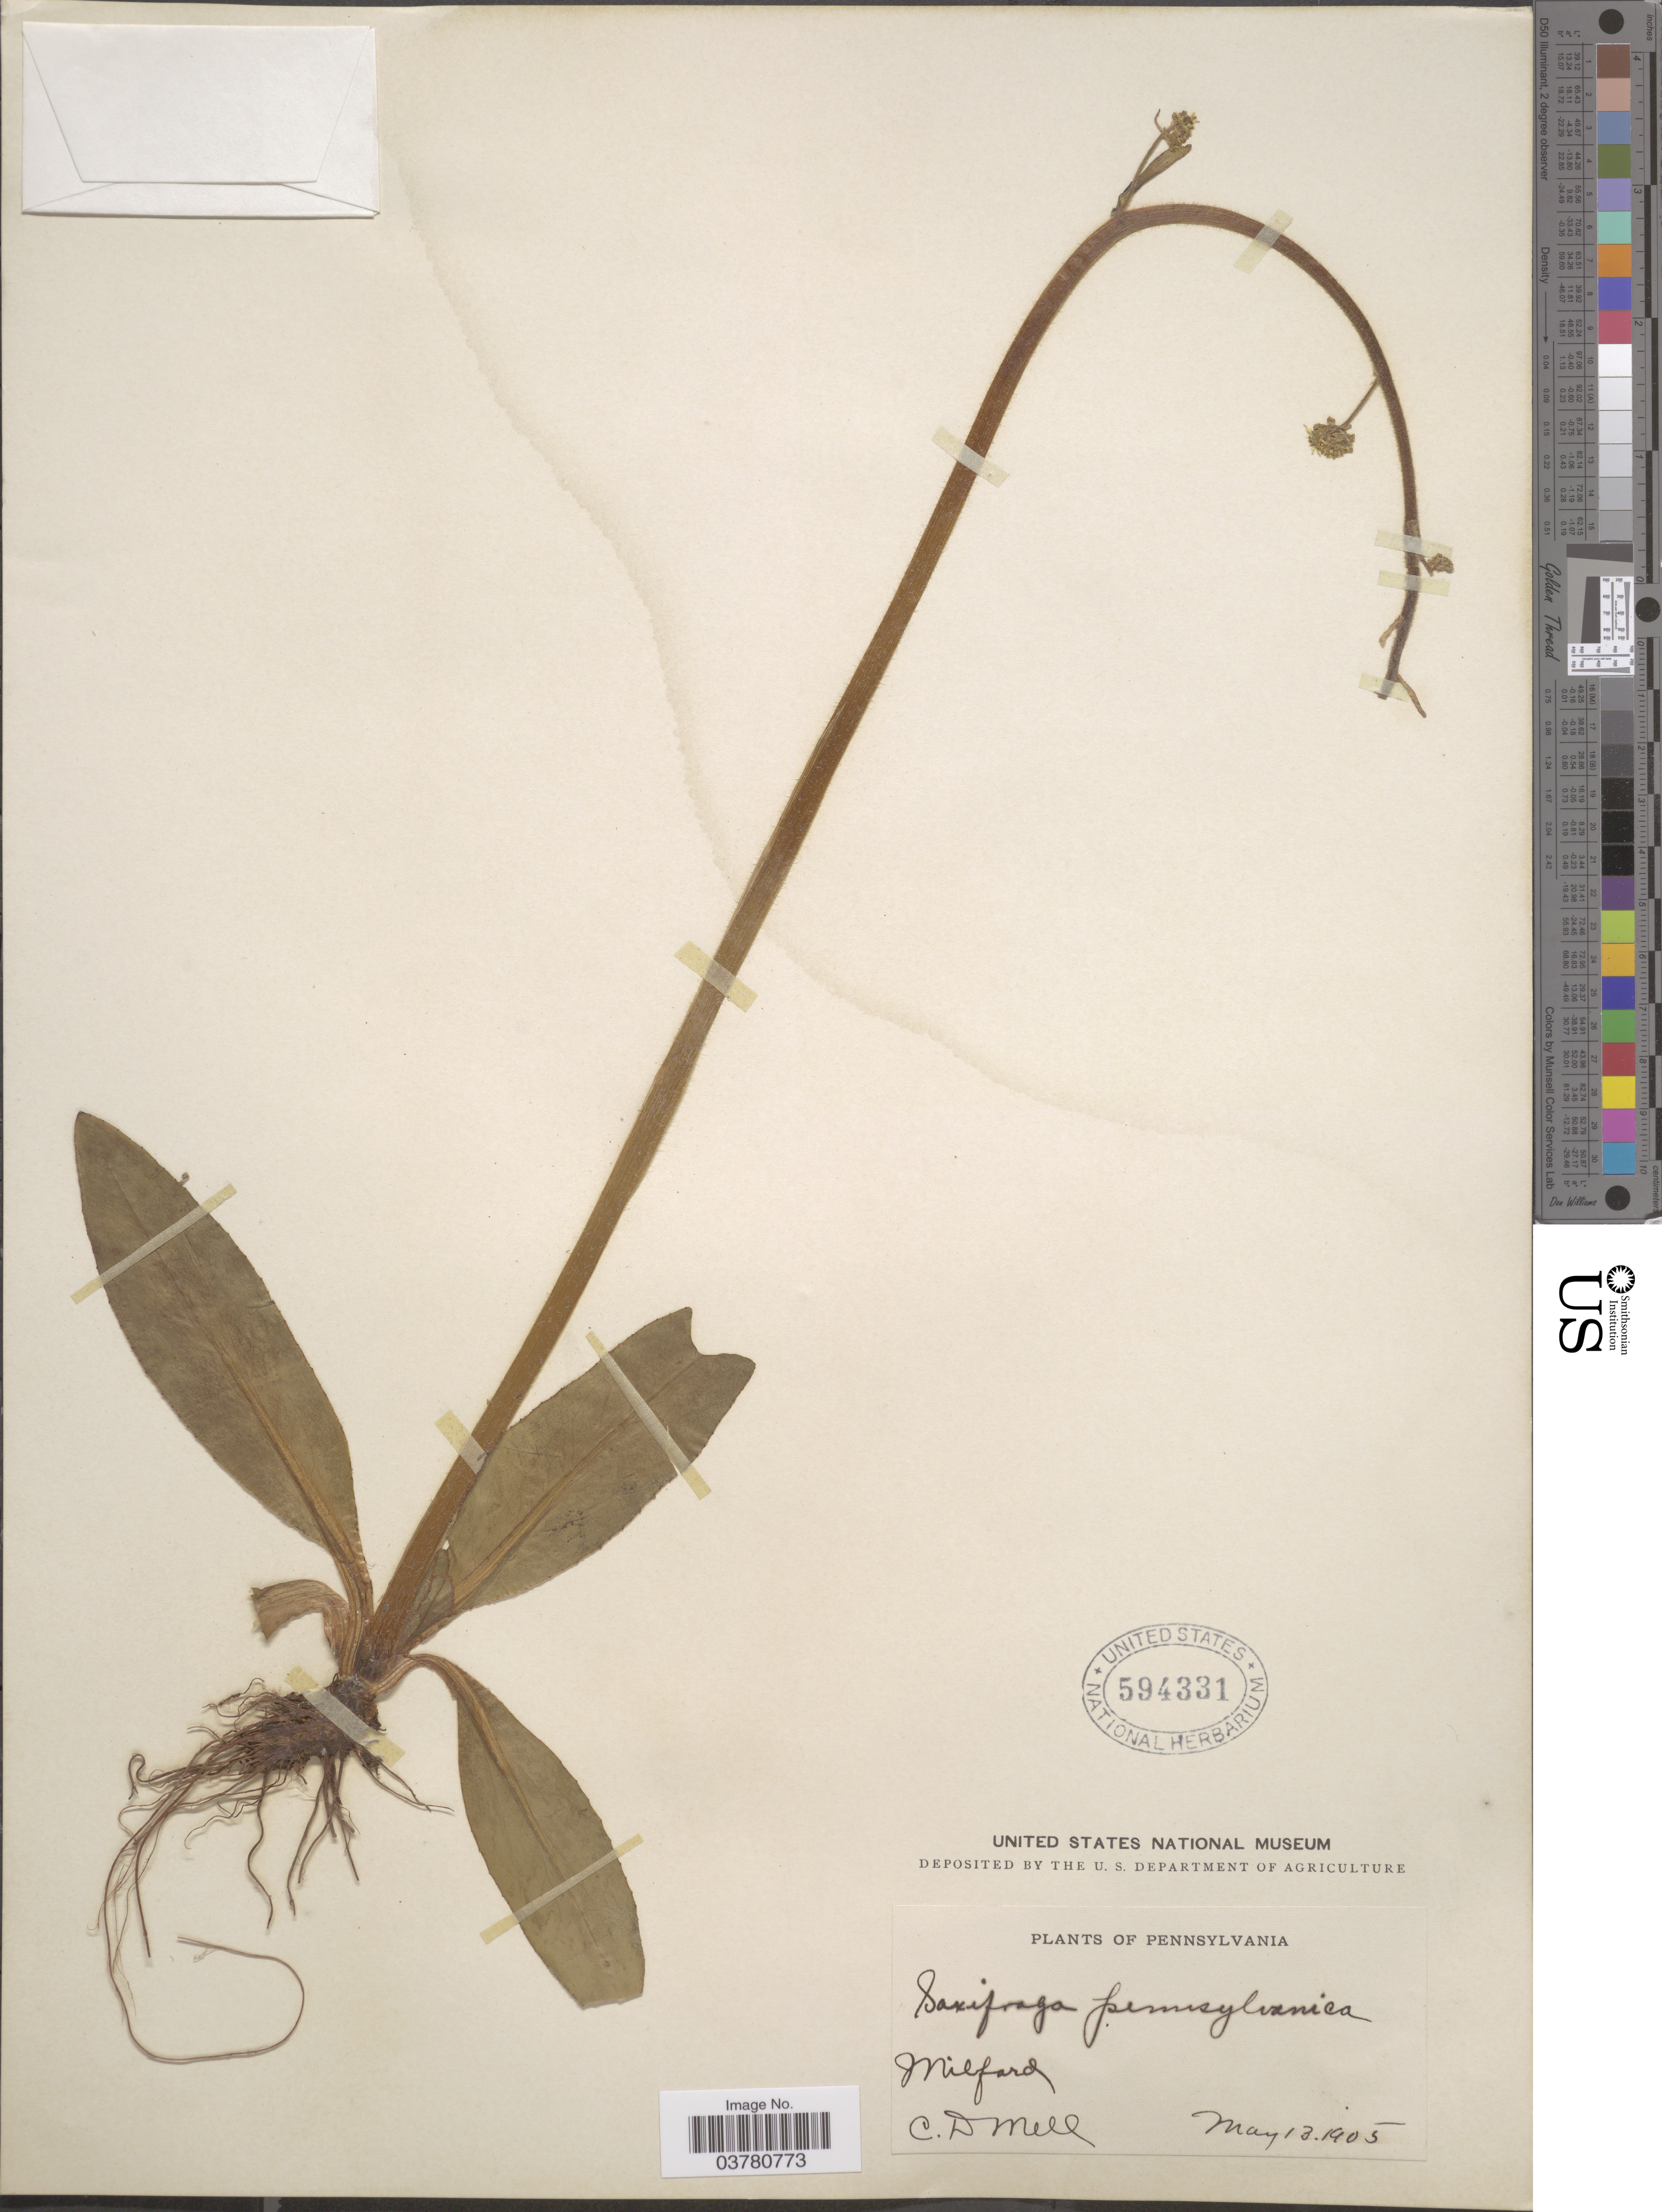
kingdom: Plantae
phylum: Tracheophyta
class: Magnoliopsida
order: Saxifragales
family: Saxifragaceae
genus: Micranthes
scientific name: Micranthes pensylvanica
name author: (L.) Haw.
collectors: C. D. Mell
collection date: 1905-05-13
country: United States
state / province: Pennsylvania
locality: Milford.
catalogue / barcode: US 594331